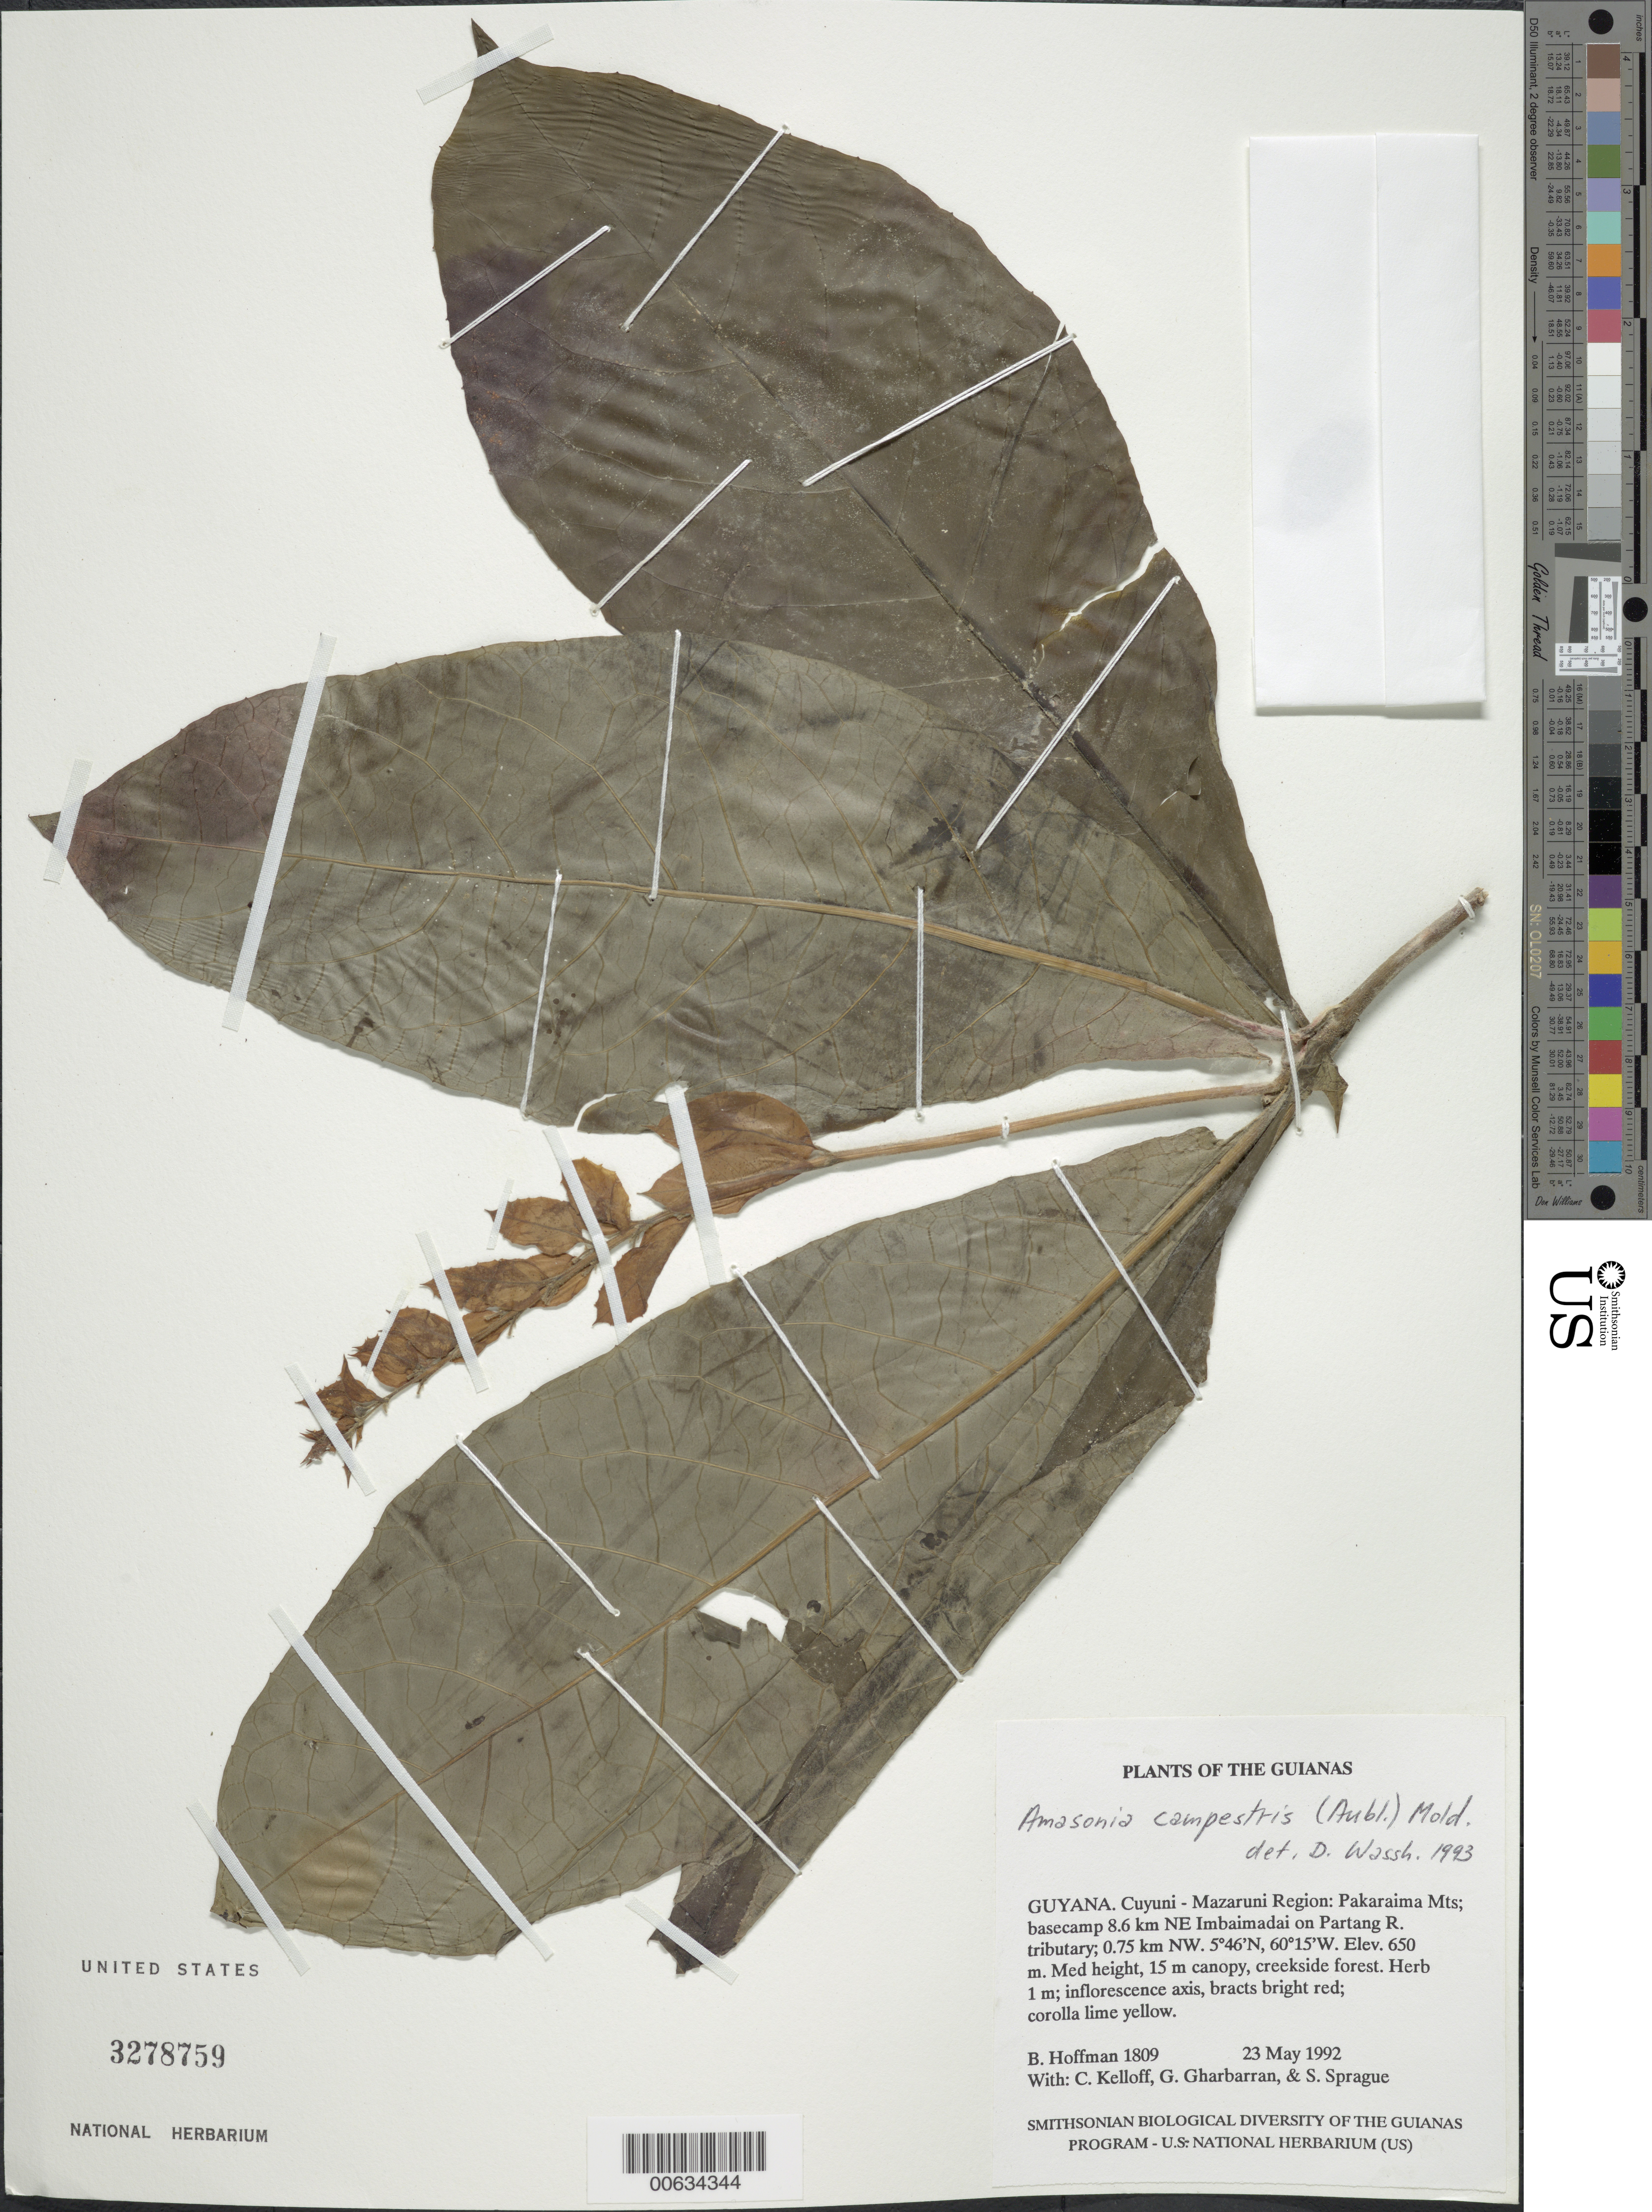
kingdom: Plantae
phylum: Tracheophyta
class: Magnoliopsida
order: Lamiales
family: Lamiaceae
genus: Amasonia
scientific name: Amasonia campestris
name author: (Aubl.) Moldenke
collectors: B. Hoffman, C. L. Kelloff, G. Gharbarran & S. Sprague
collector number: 1809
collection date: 1992-05-23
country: Guyana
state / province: Cuyuni-Mazaruni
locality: The Guianas. Cuyuni-Mazaruni Region: Pakaraima Mts; basecamp 8.6 km NE Imbaimadai on Partang R. tributary.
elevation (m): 650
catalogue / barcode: US 3278759